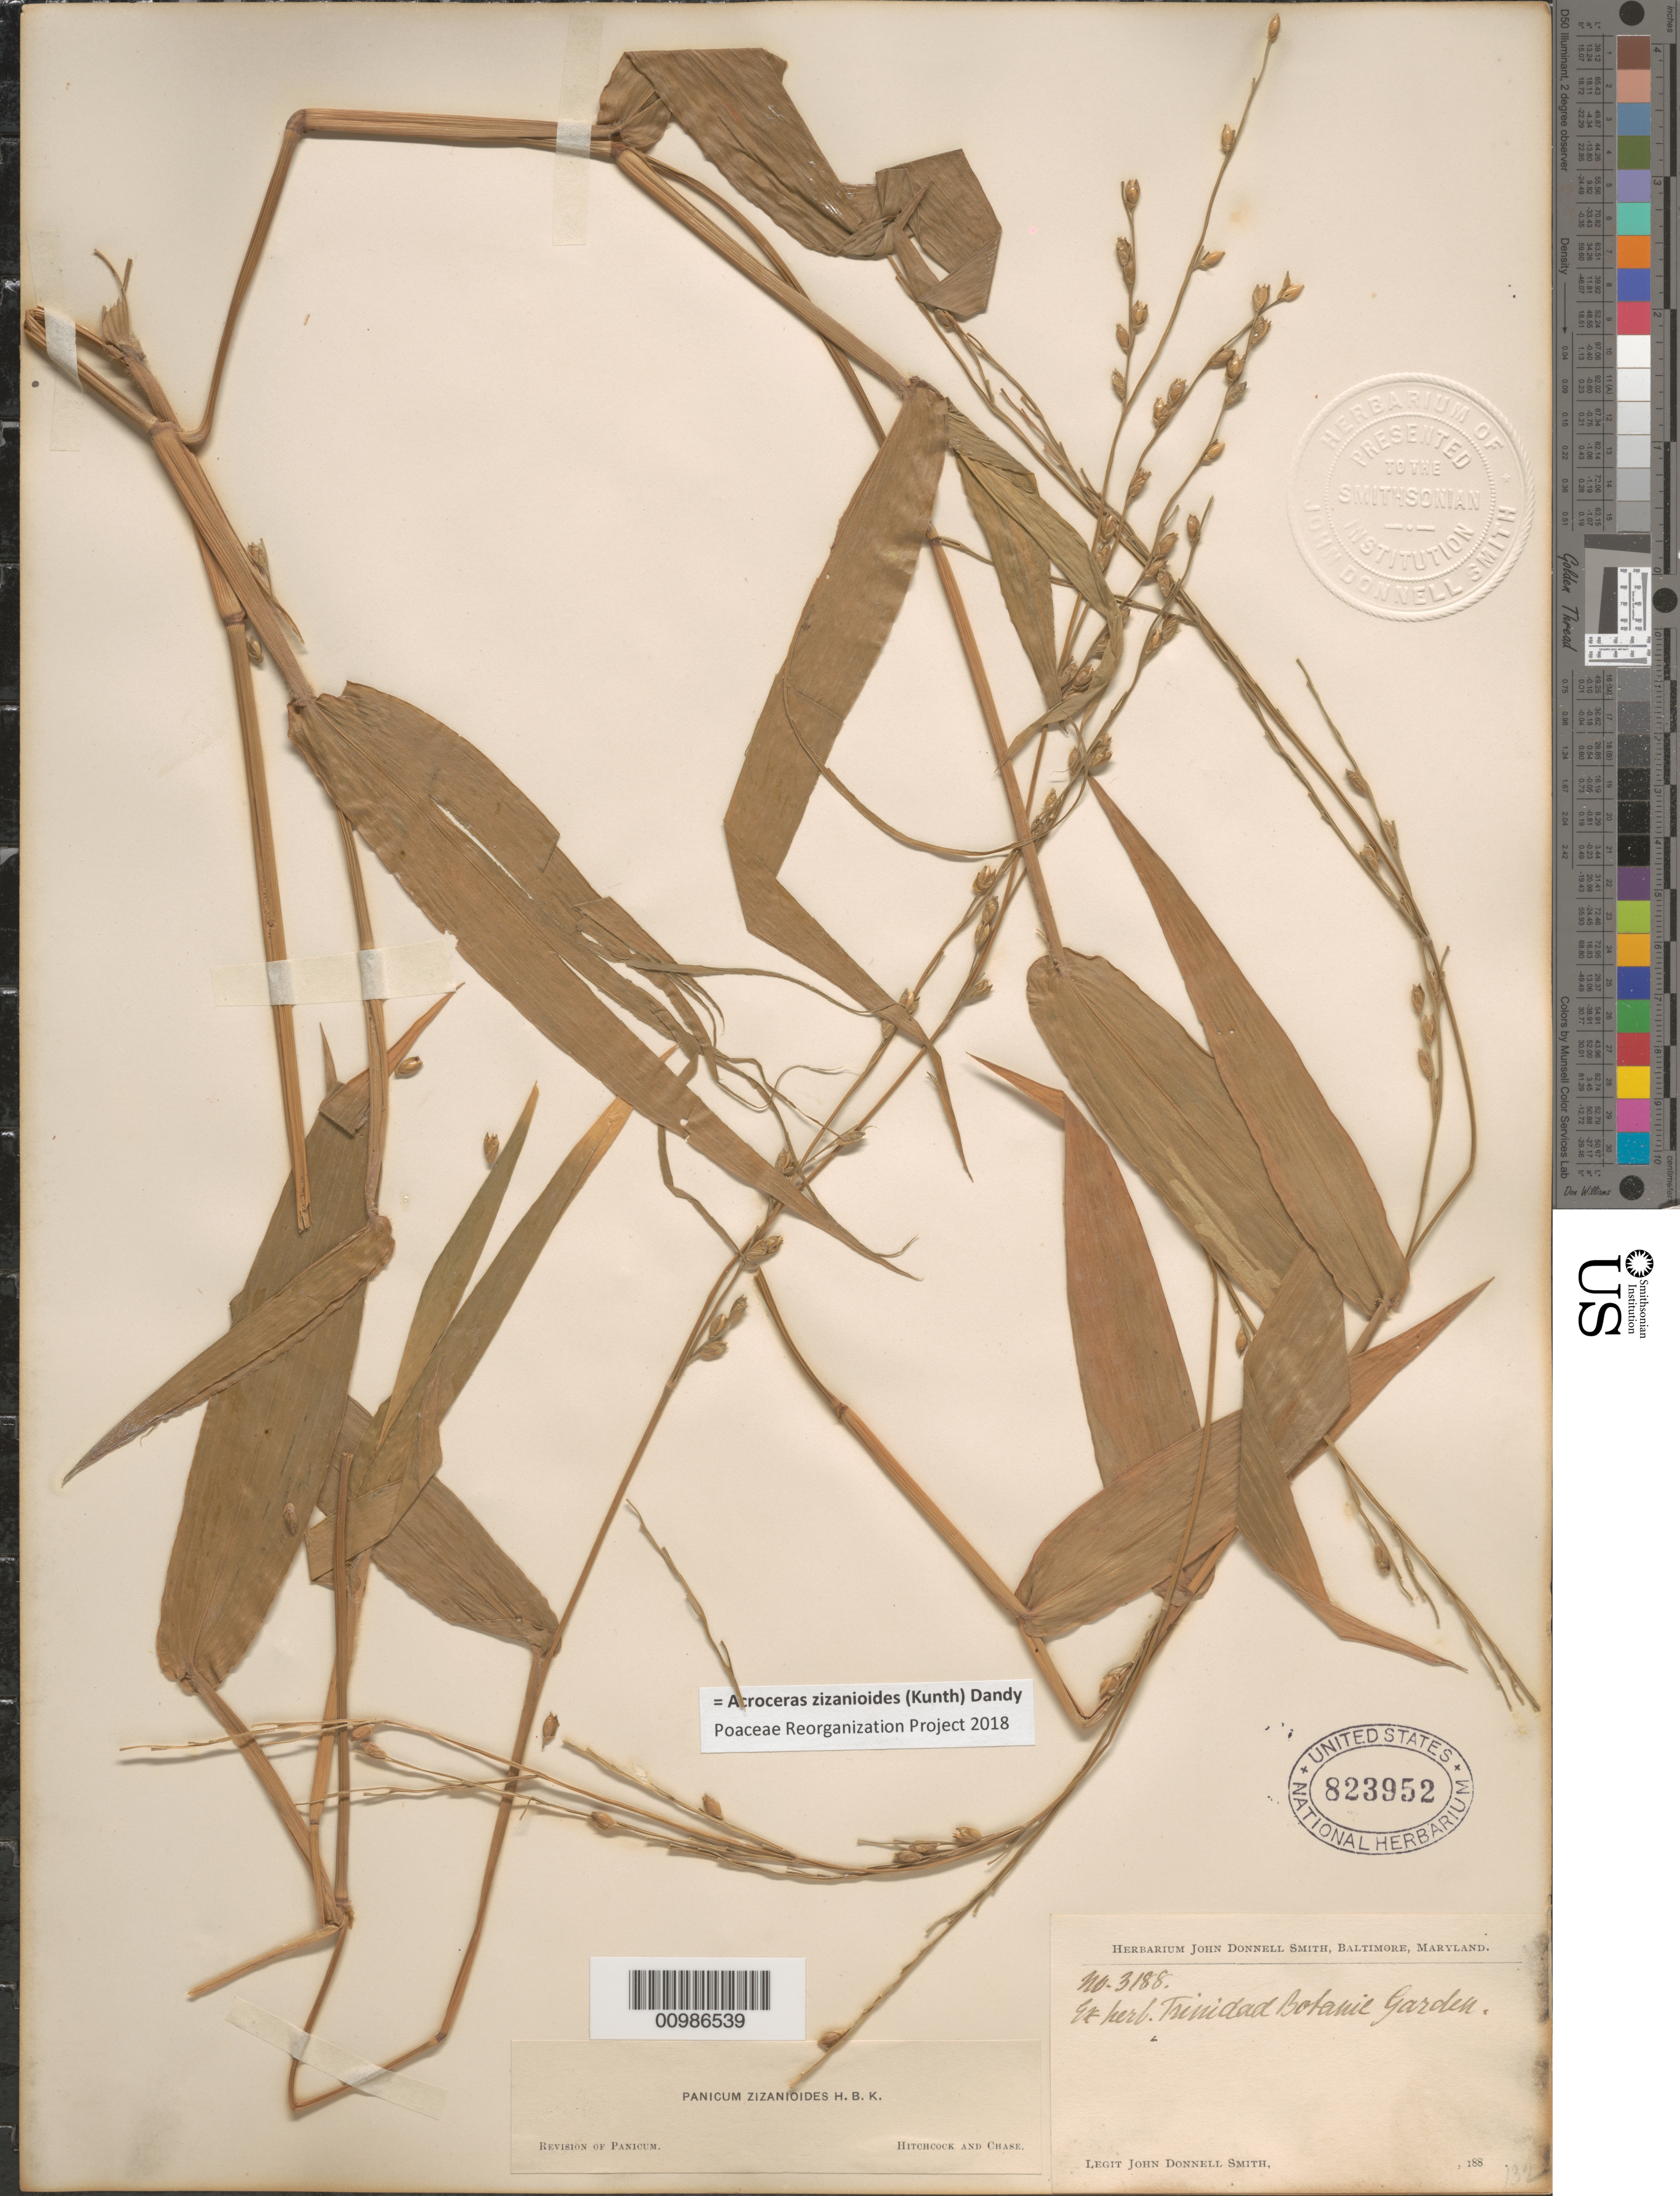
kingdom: Plantae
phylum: Tracheophyta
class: Liliopsida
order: Poales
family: Poaceae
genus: Acroceras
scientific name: Acroceras zizanioides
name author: (Kunth) Dandy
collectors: J. Donnell Smith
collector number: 3188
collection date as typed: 188-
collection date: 1880/1889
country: Trinidad and Tobago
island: Trinidad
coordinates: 0 N, 0 E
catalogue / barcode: US 823952